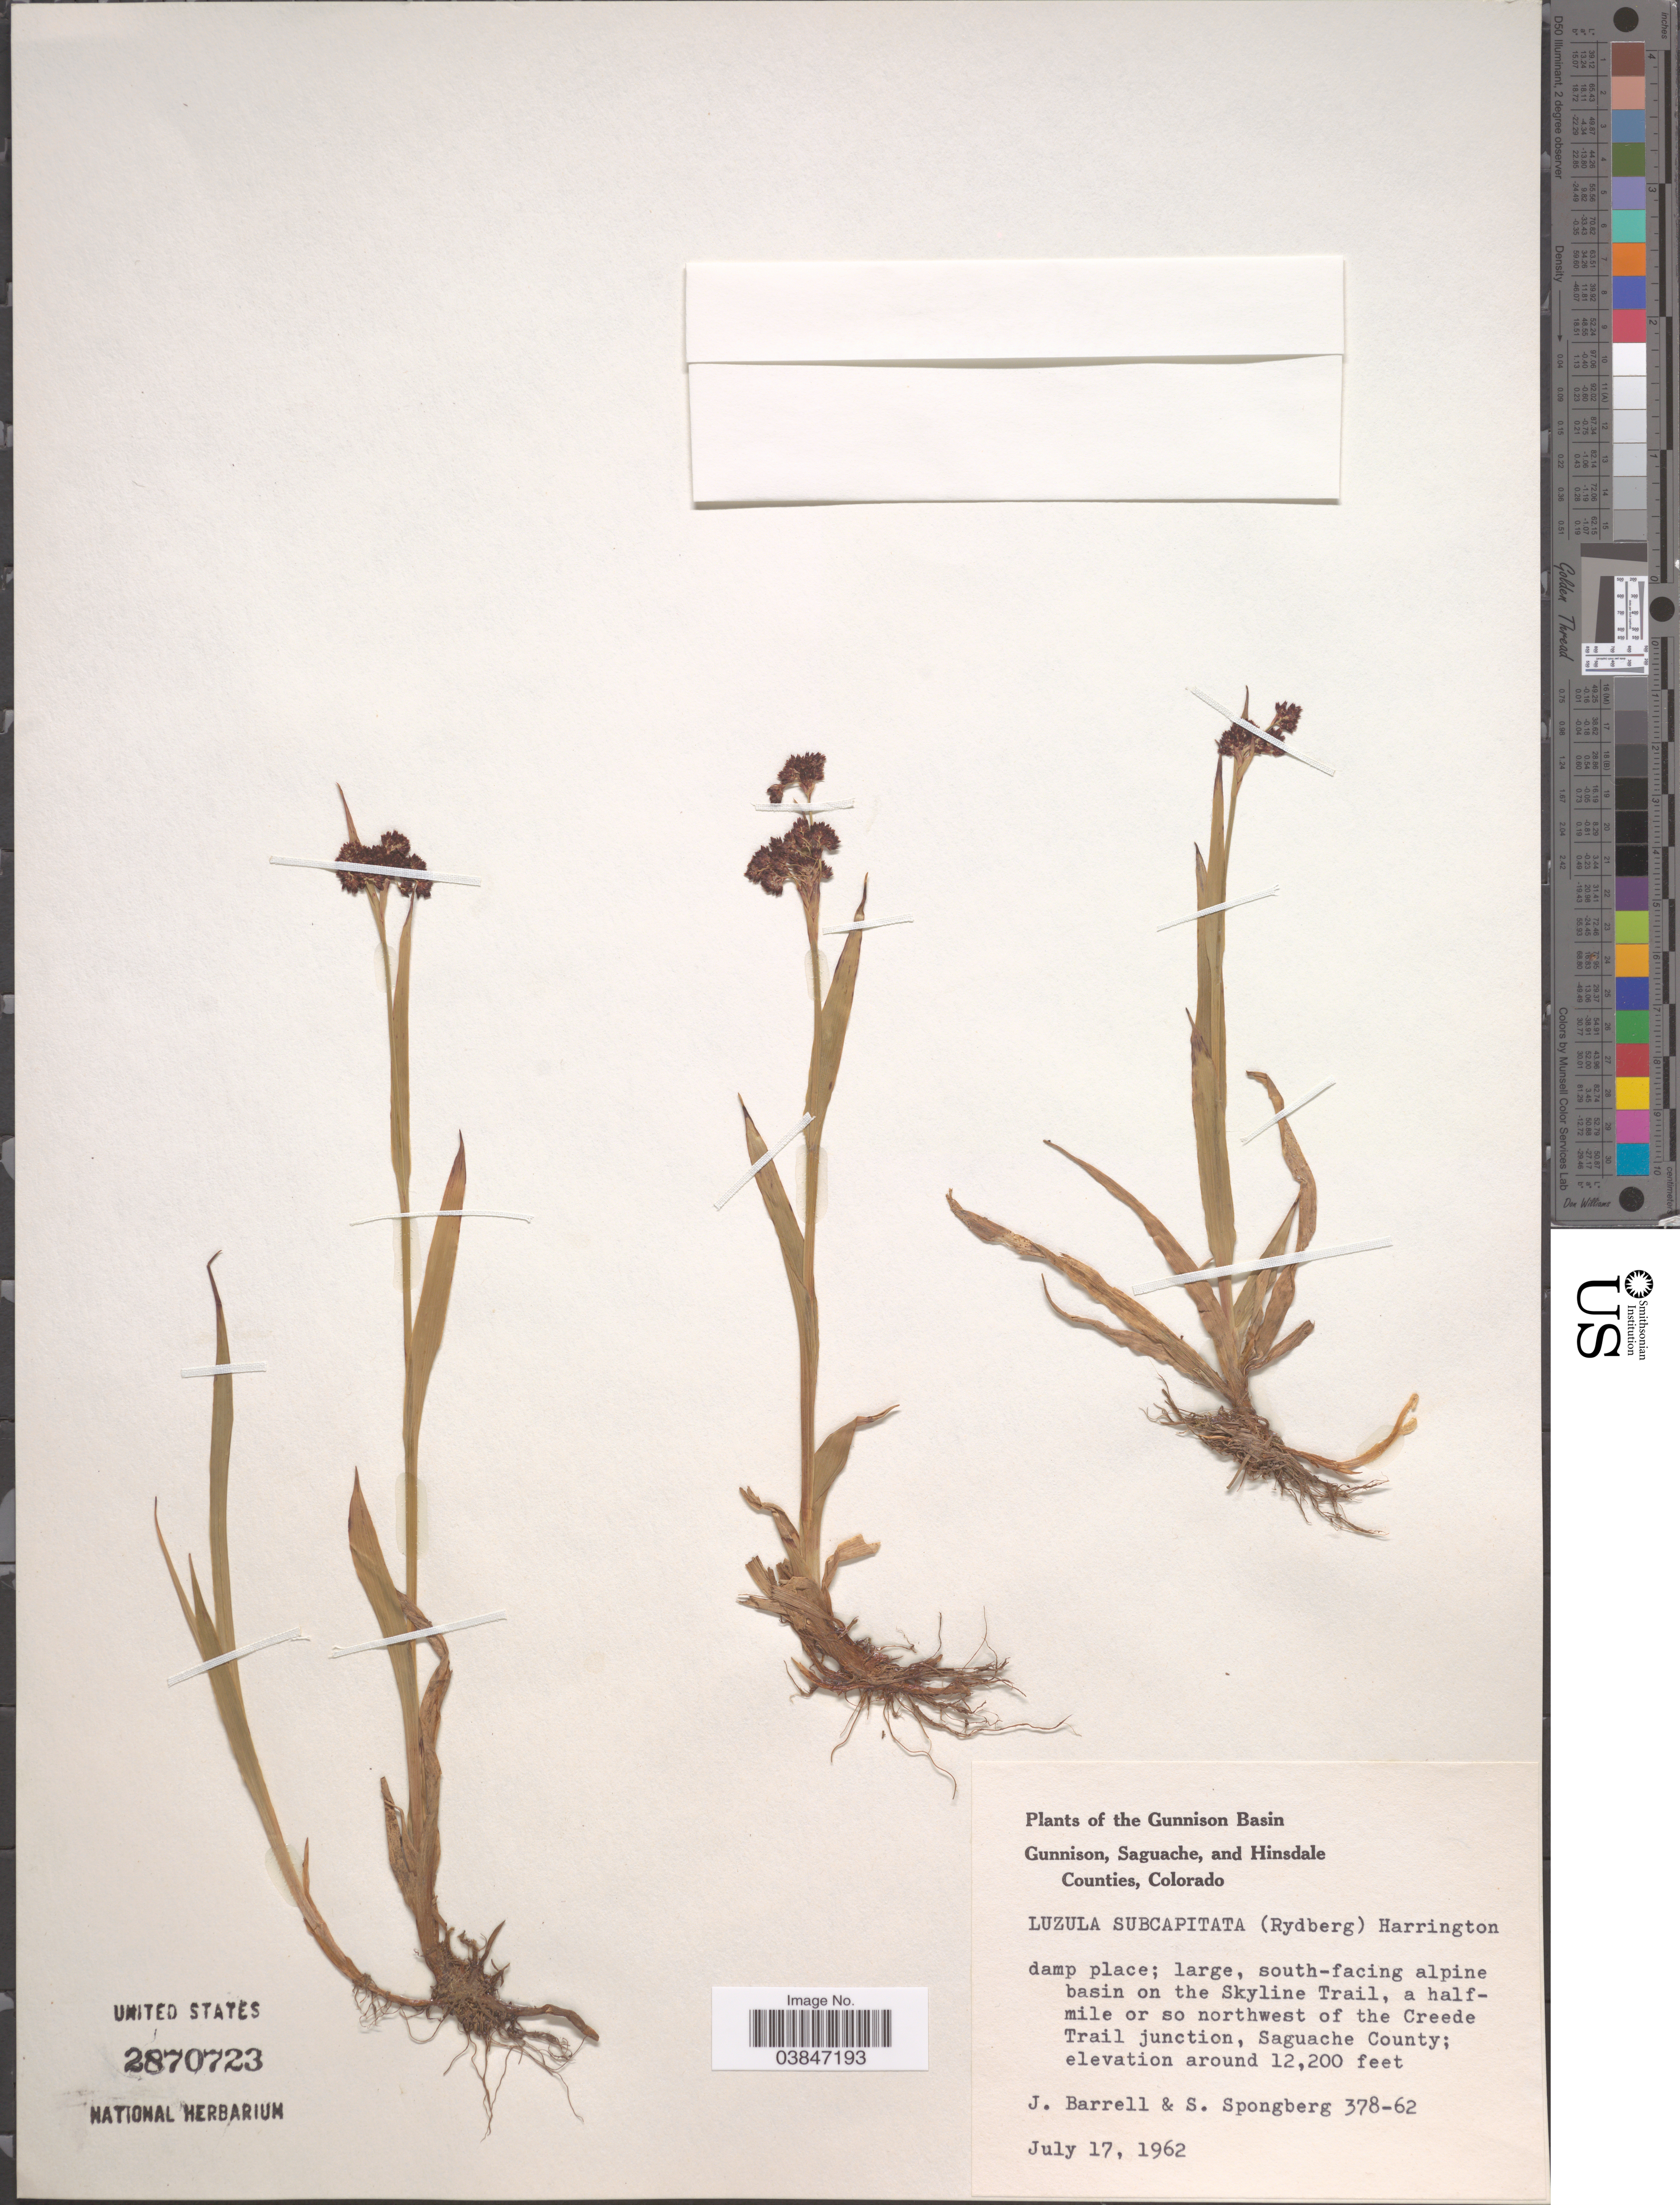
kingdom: Plantae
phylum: Tracheophyta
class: Liliopsida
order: Poales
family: Juncaceae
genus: Luzula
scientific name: Luzula subcapitata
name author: (Rydb.) H. D. Harr.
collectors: J. Barrell & S. A.Spongberg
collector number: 378-62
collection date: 1962-07-17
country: United States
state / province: Colorado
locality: South-facing alpine basin on the Skyline Trail, a halfmile or so northwest of the Creede Trail junction, Saguache County.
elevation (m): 3719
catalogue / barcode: US 2870723